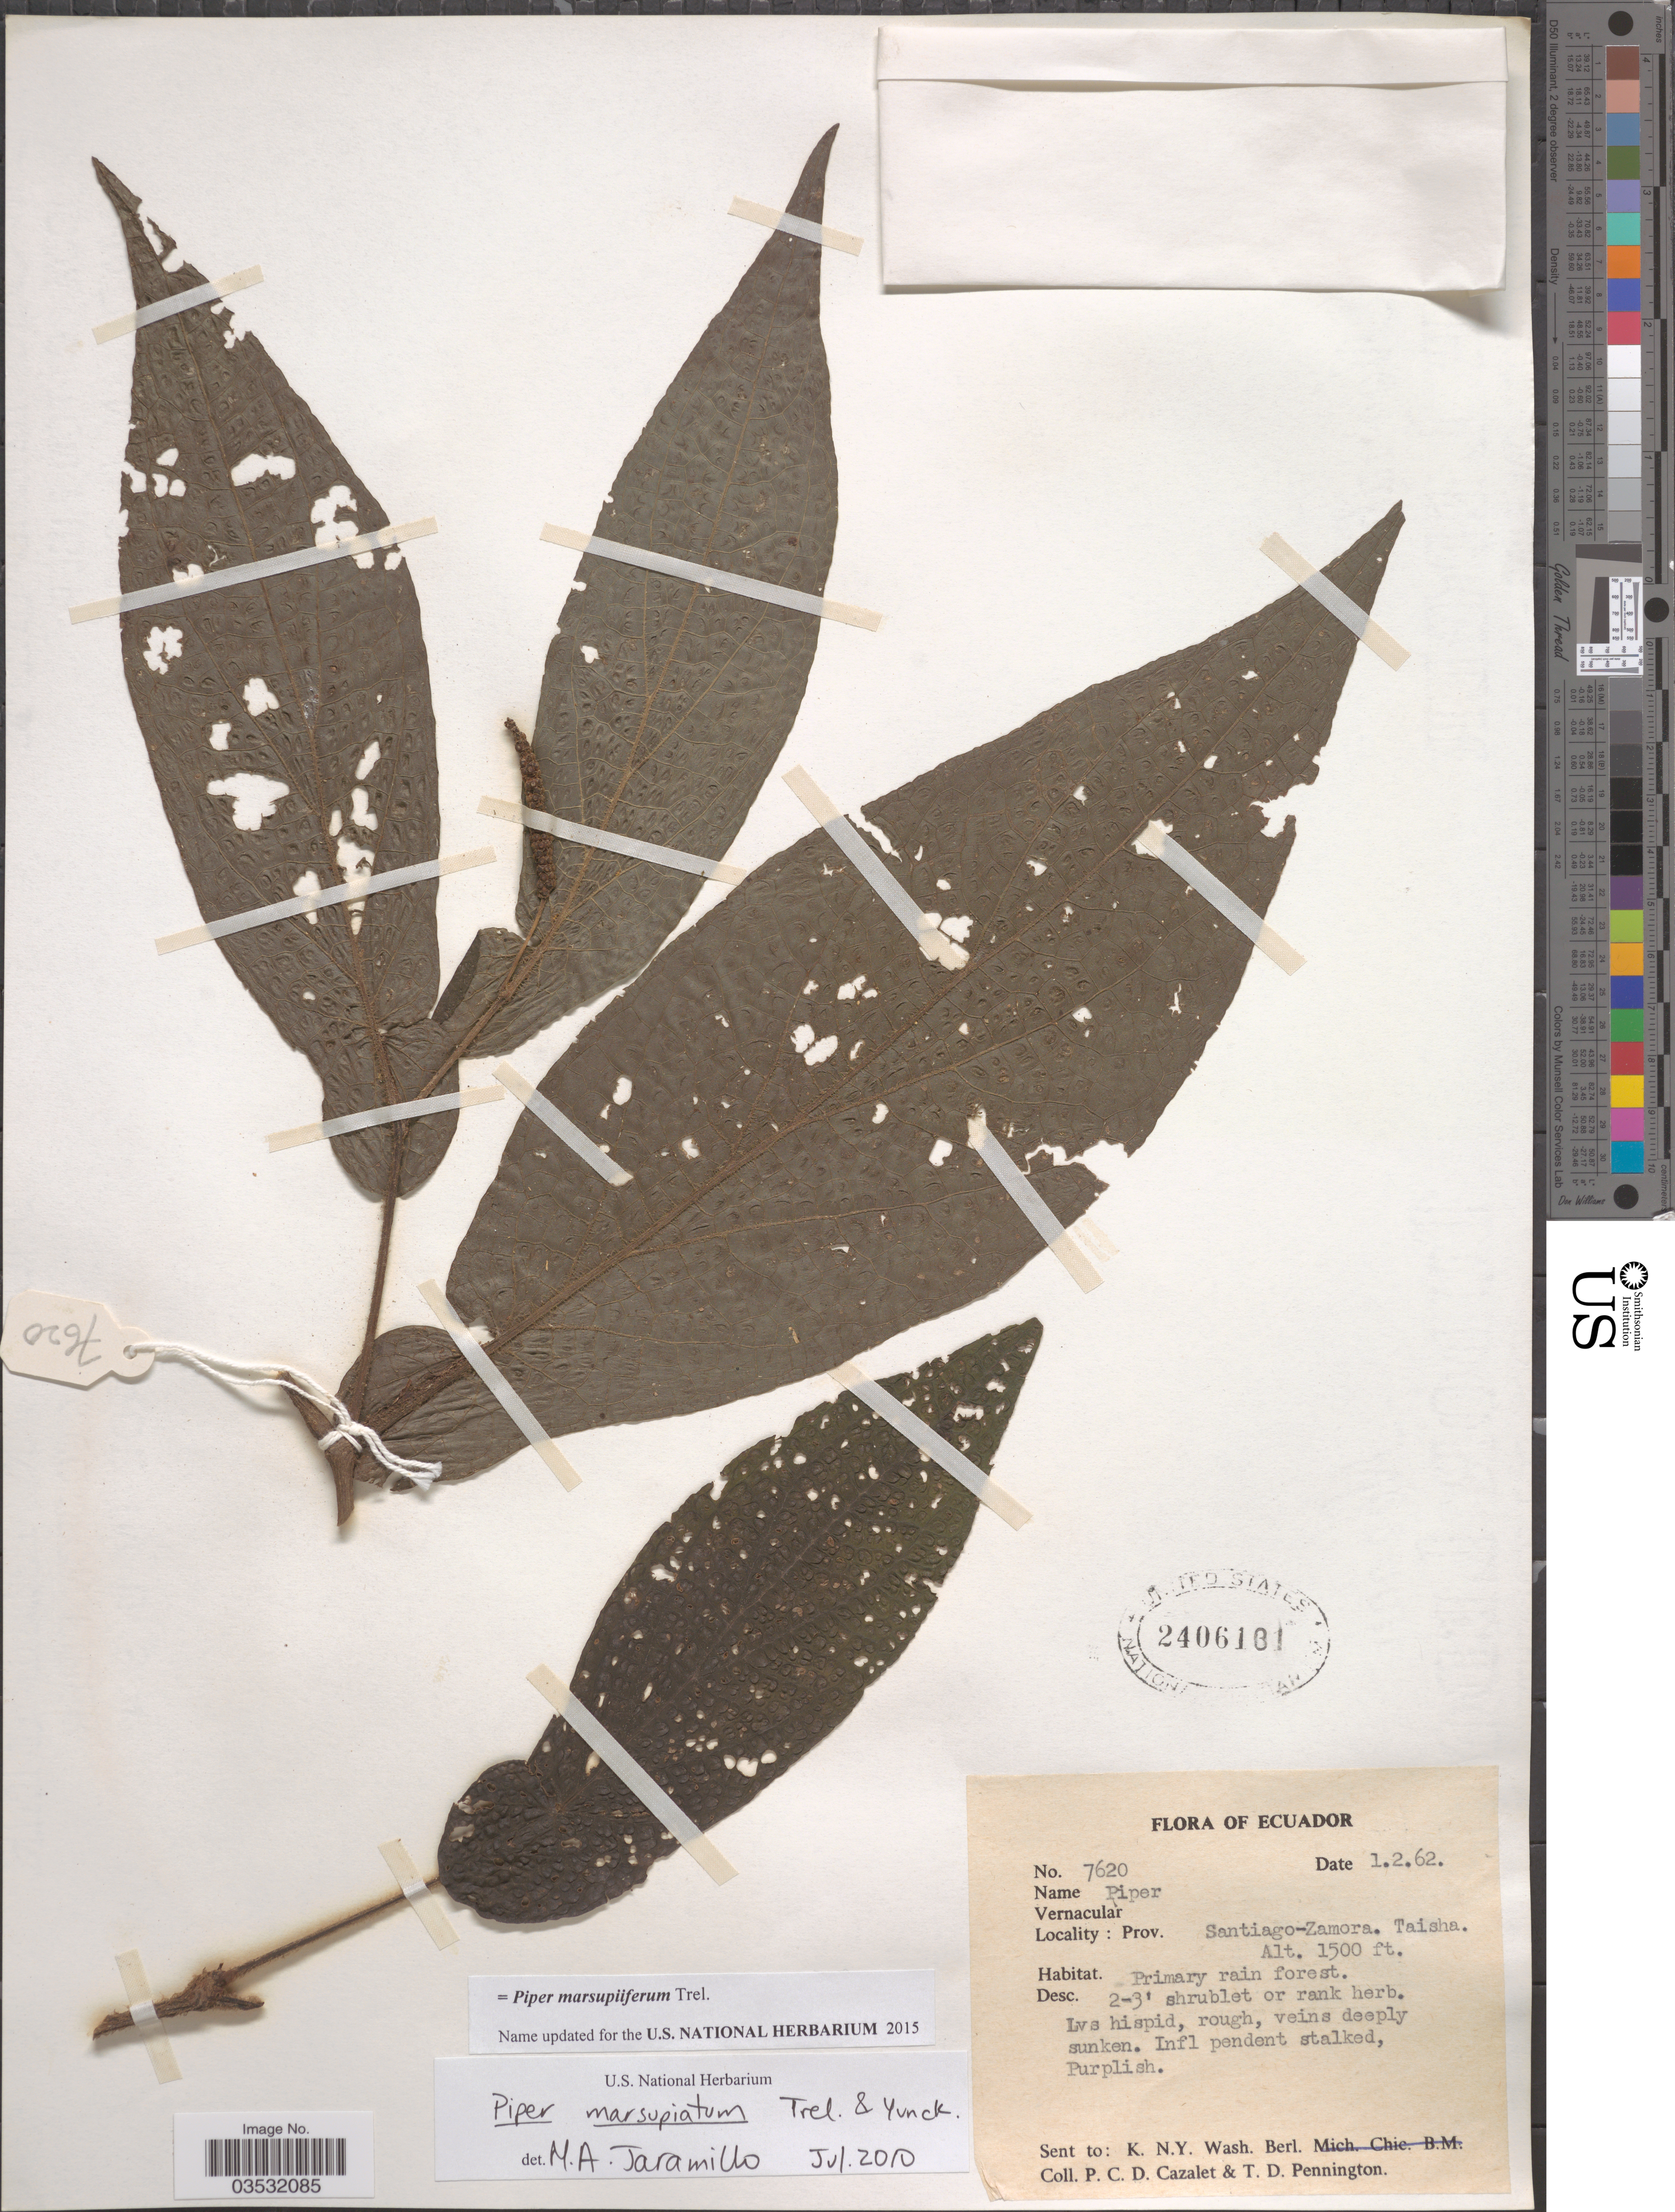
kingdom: Plantae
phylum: Tracheophyta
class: Magnoliopsida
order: Piperales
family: Piperaceae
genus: Piper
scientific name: Piper marsupiiferum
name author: Trel. in J.F. Macbr.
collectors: P. C. D. Cazalet & T. D. Pennington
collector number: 7620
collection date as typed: Transcribed d/m/y: 1/2/62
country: Ecuador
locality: Prov. Santiago-Zamora. Taisha.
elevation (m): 457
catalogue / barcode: US 2406131